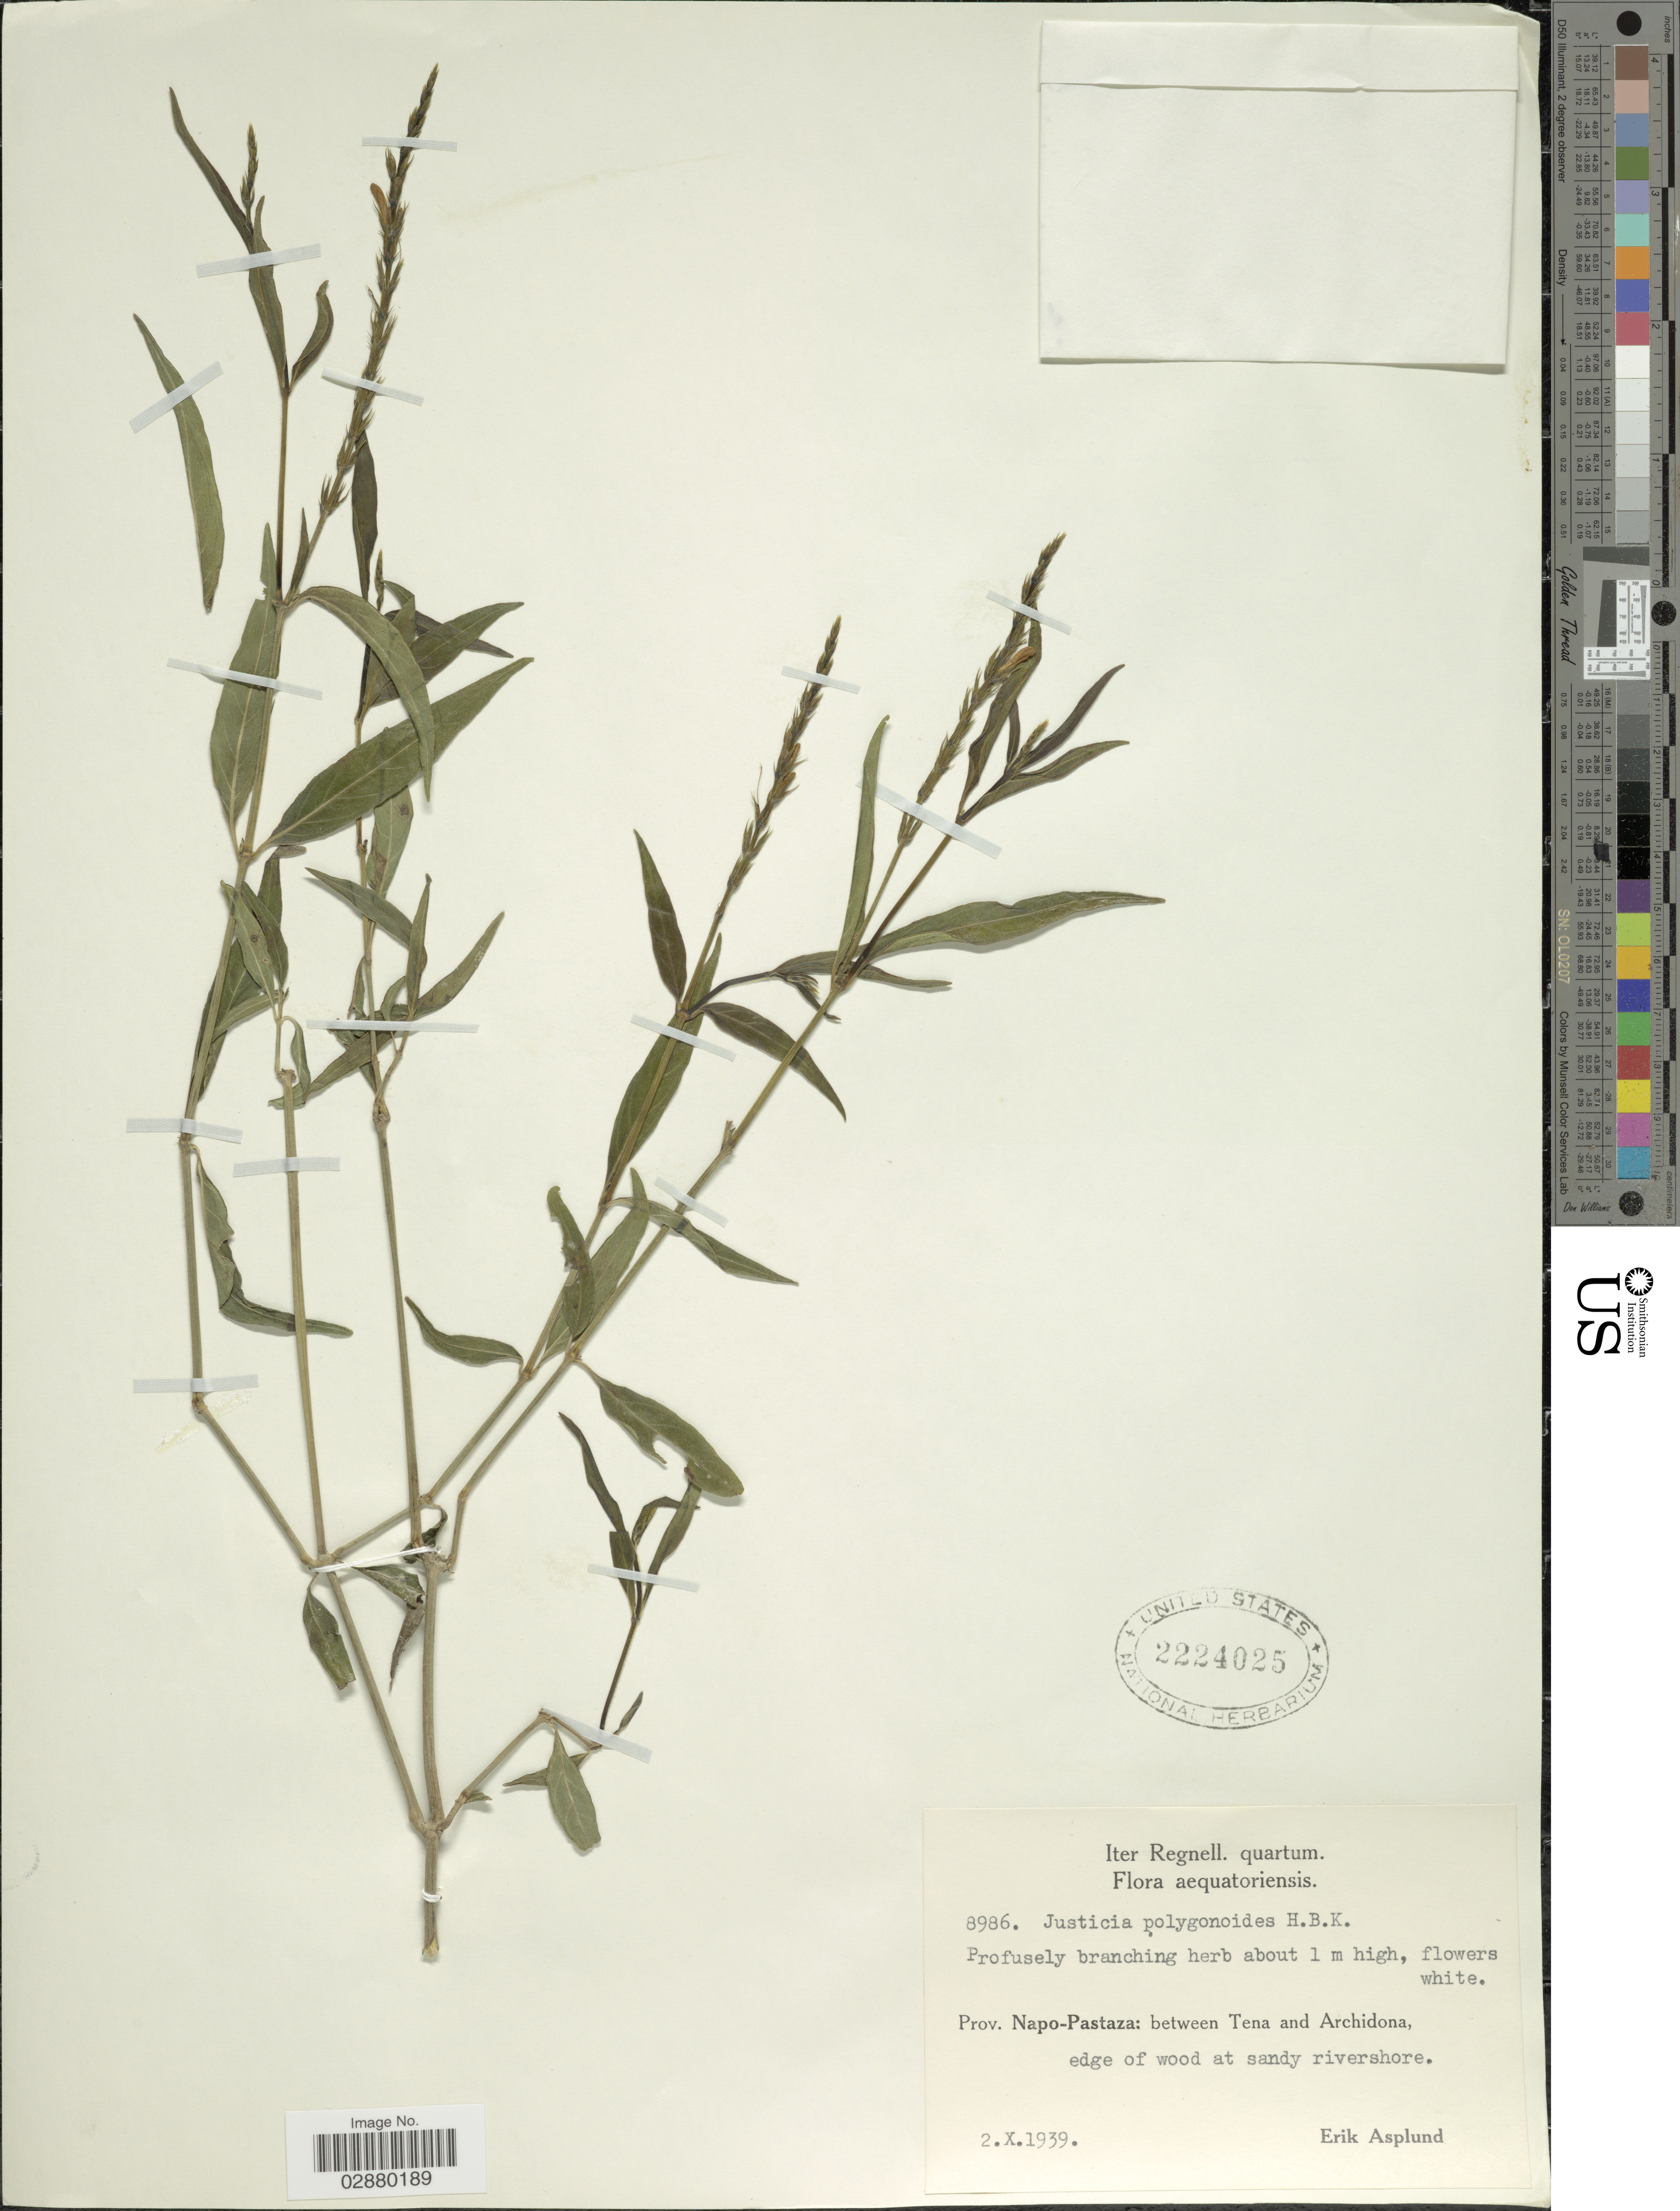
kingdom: Plantae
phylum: Tracheophyta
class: Magnoliopsida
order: Lamiales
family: Acanthaceae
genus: Justicia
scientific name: Justicia polygonoides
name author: Kunth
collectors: E. Asplund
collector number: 8986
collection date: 1939-10-02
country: Ecuador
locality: Aequatoriensis, Prov. Napo-Pastaza: between Tena and Archidona.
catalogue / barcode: US 2224025